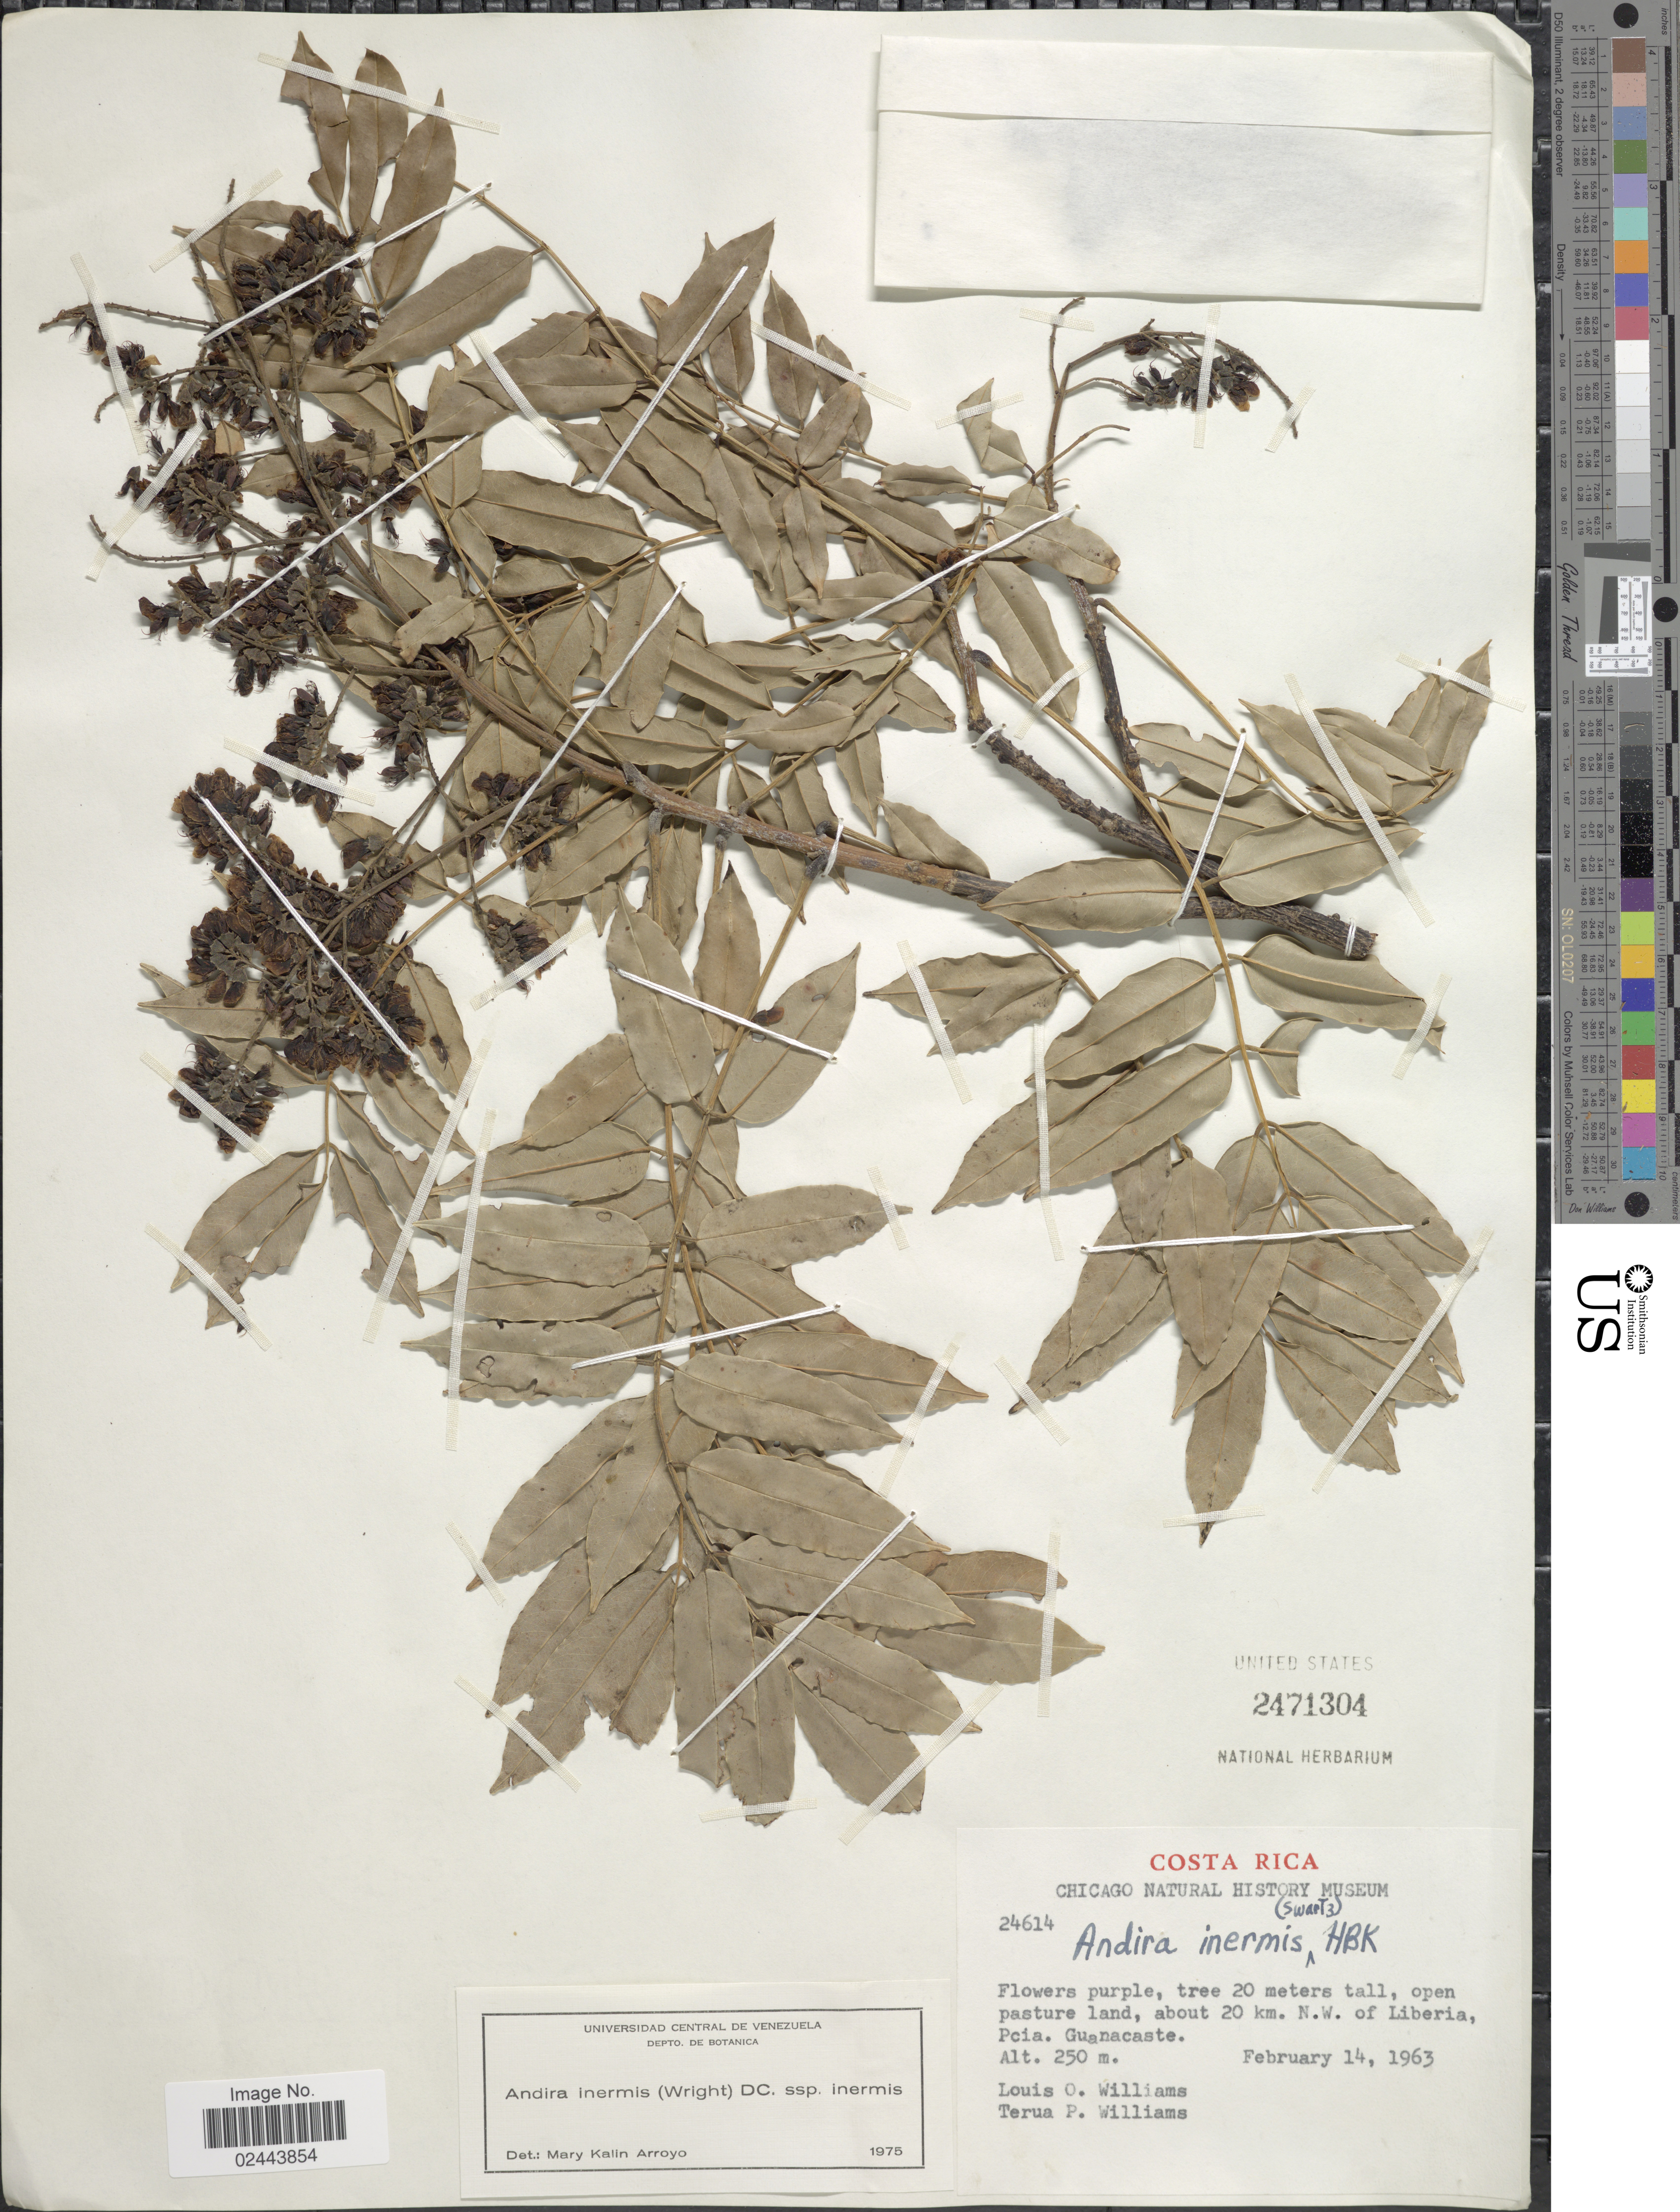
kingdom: Plantae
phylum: Tracheophyta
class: Magnoliopsida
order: Fabales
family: Fabaceae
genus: Andira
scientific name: Andira inermis subsp. inermis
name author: (W. Wright) Kunth ex DC.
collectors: L. O. Williams & T. Williams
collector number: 24614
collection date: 1963-02-14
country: Costa Rica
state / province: Guanacaste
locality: Open pasture land, about 20 km. N.W. of Liberia.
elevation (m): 250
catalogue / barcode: US 2471304